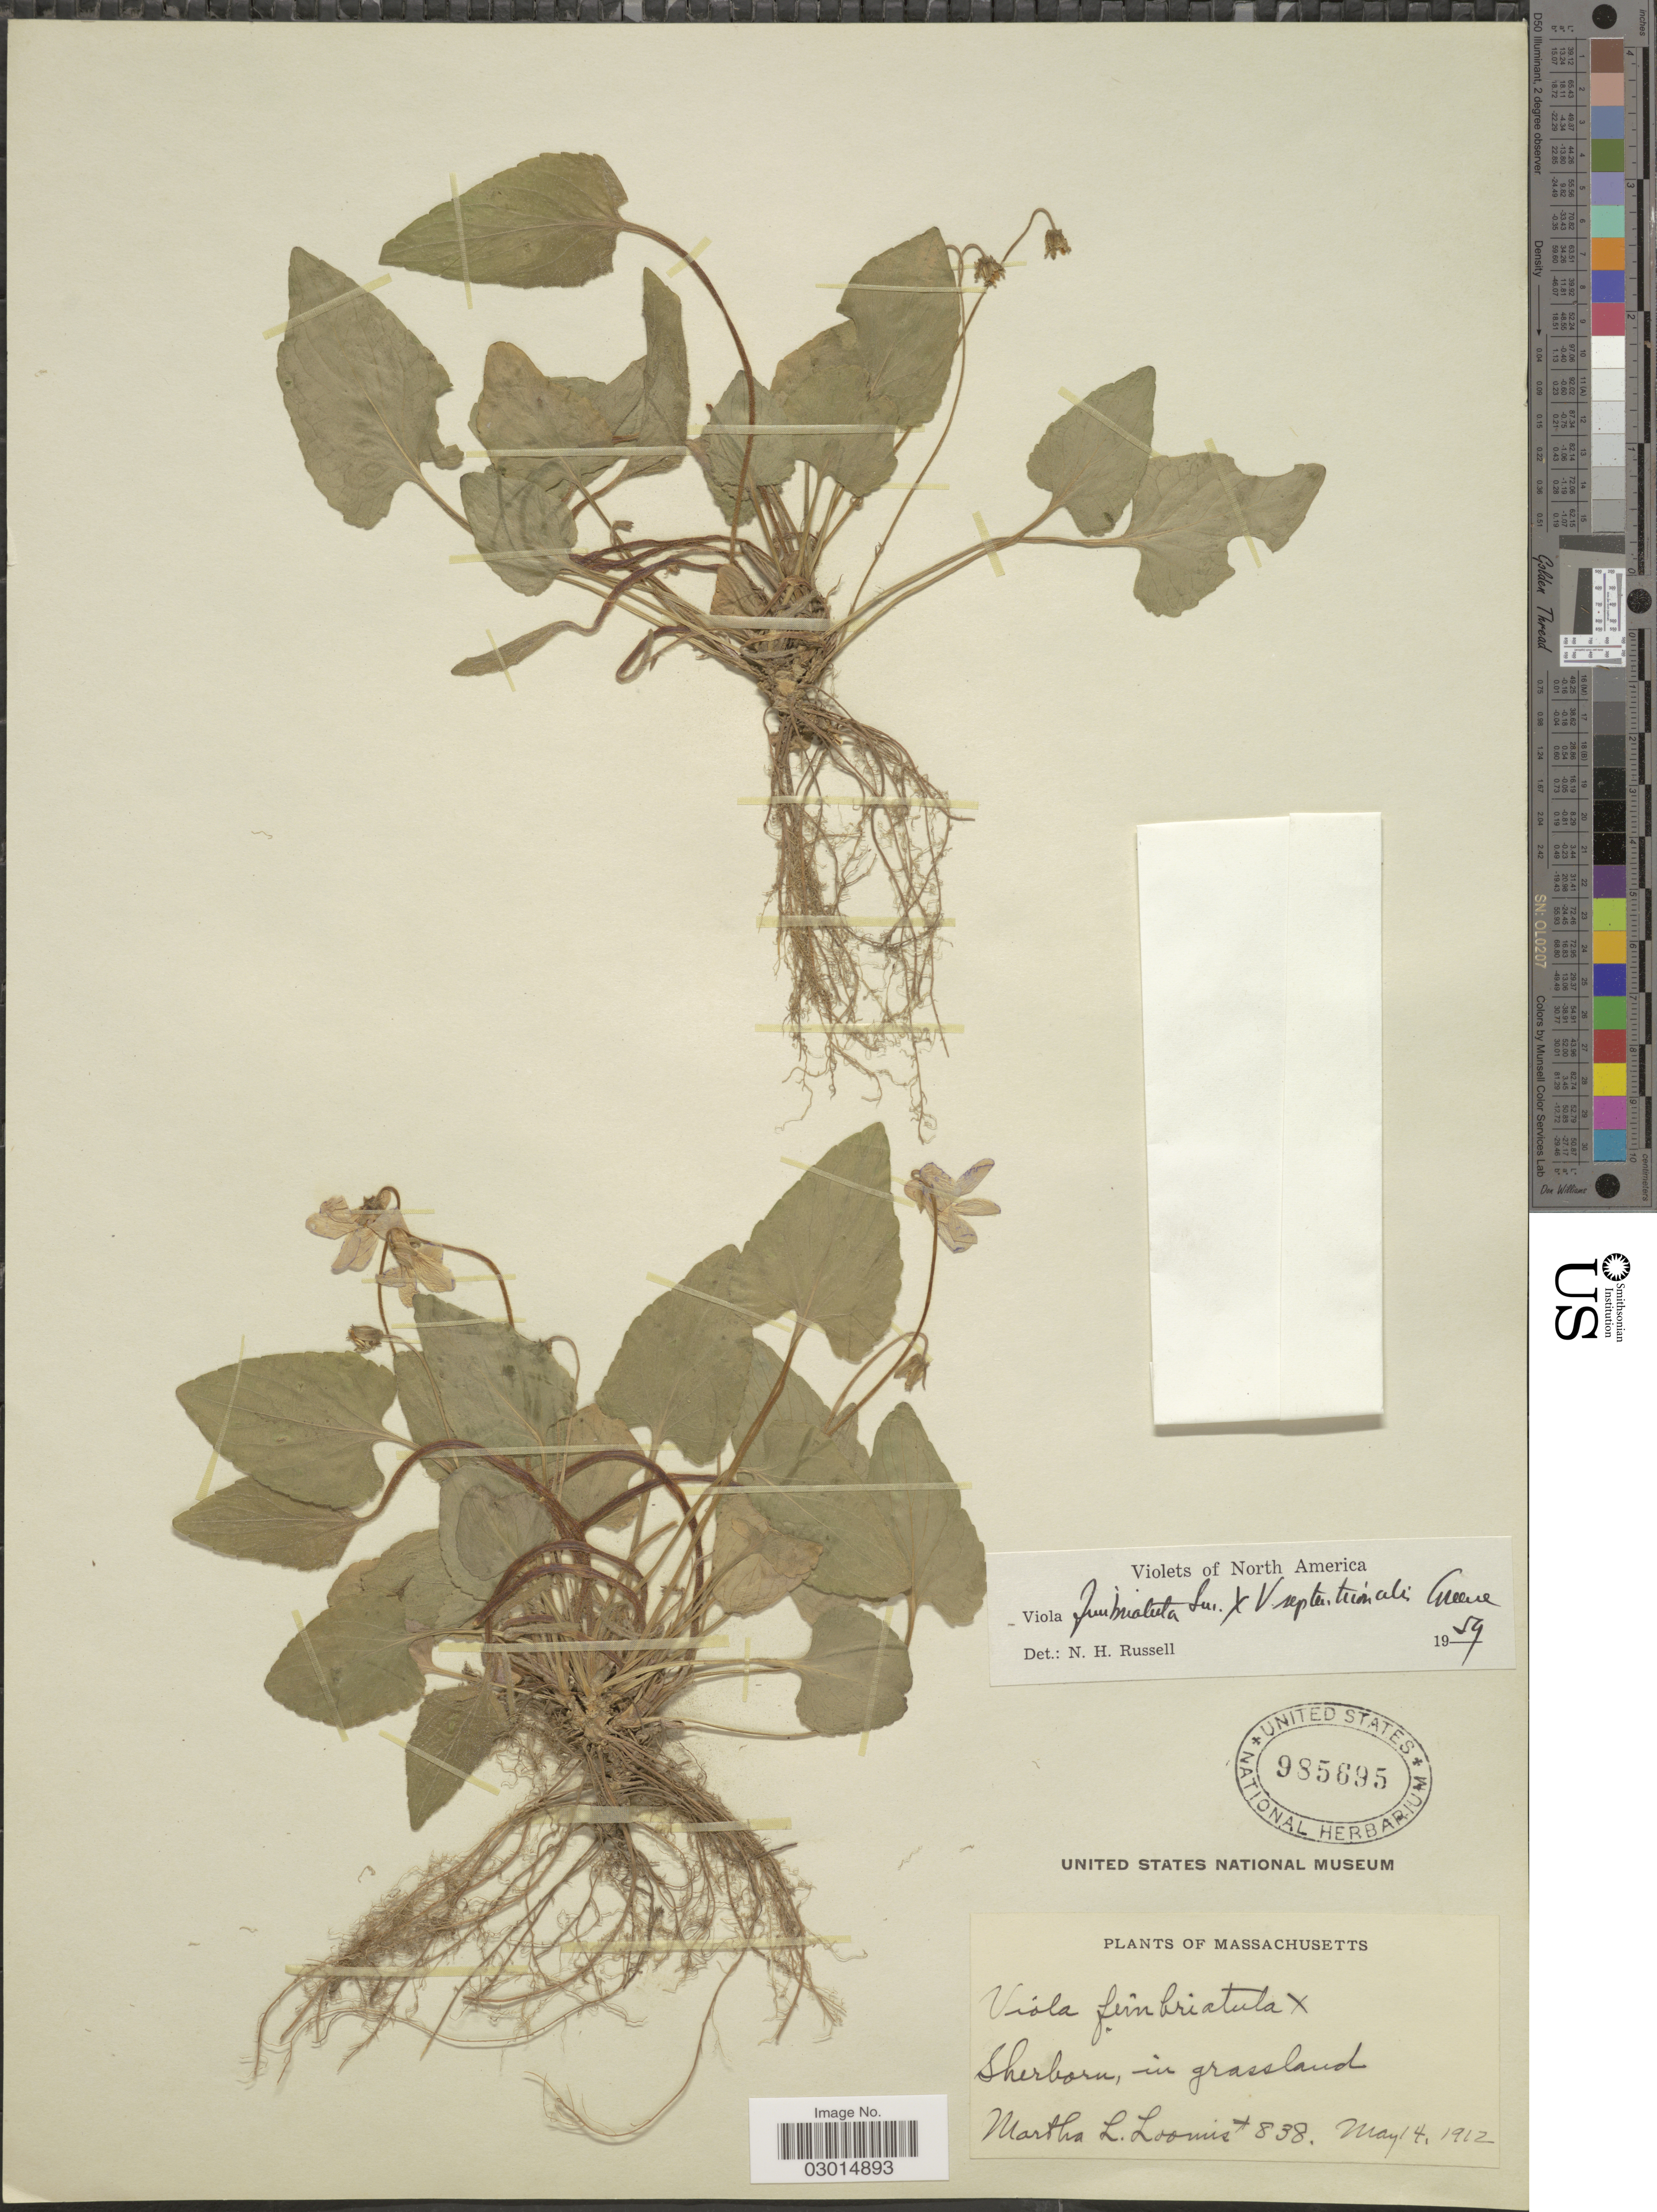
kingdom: Plantae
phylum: Tracheophyta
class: Magnoliopsida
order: Malpighiales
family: Violaceae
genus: Viola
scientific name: Viola fimbriatula x V. septentrionalis Greene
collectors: M. L. Loomis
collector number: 838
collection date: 1912-05-14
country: United States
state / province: Massachusetts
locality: Sherborn, in grassland.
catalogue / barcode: US 985695